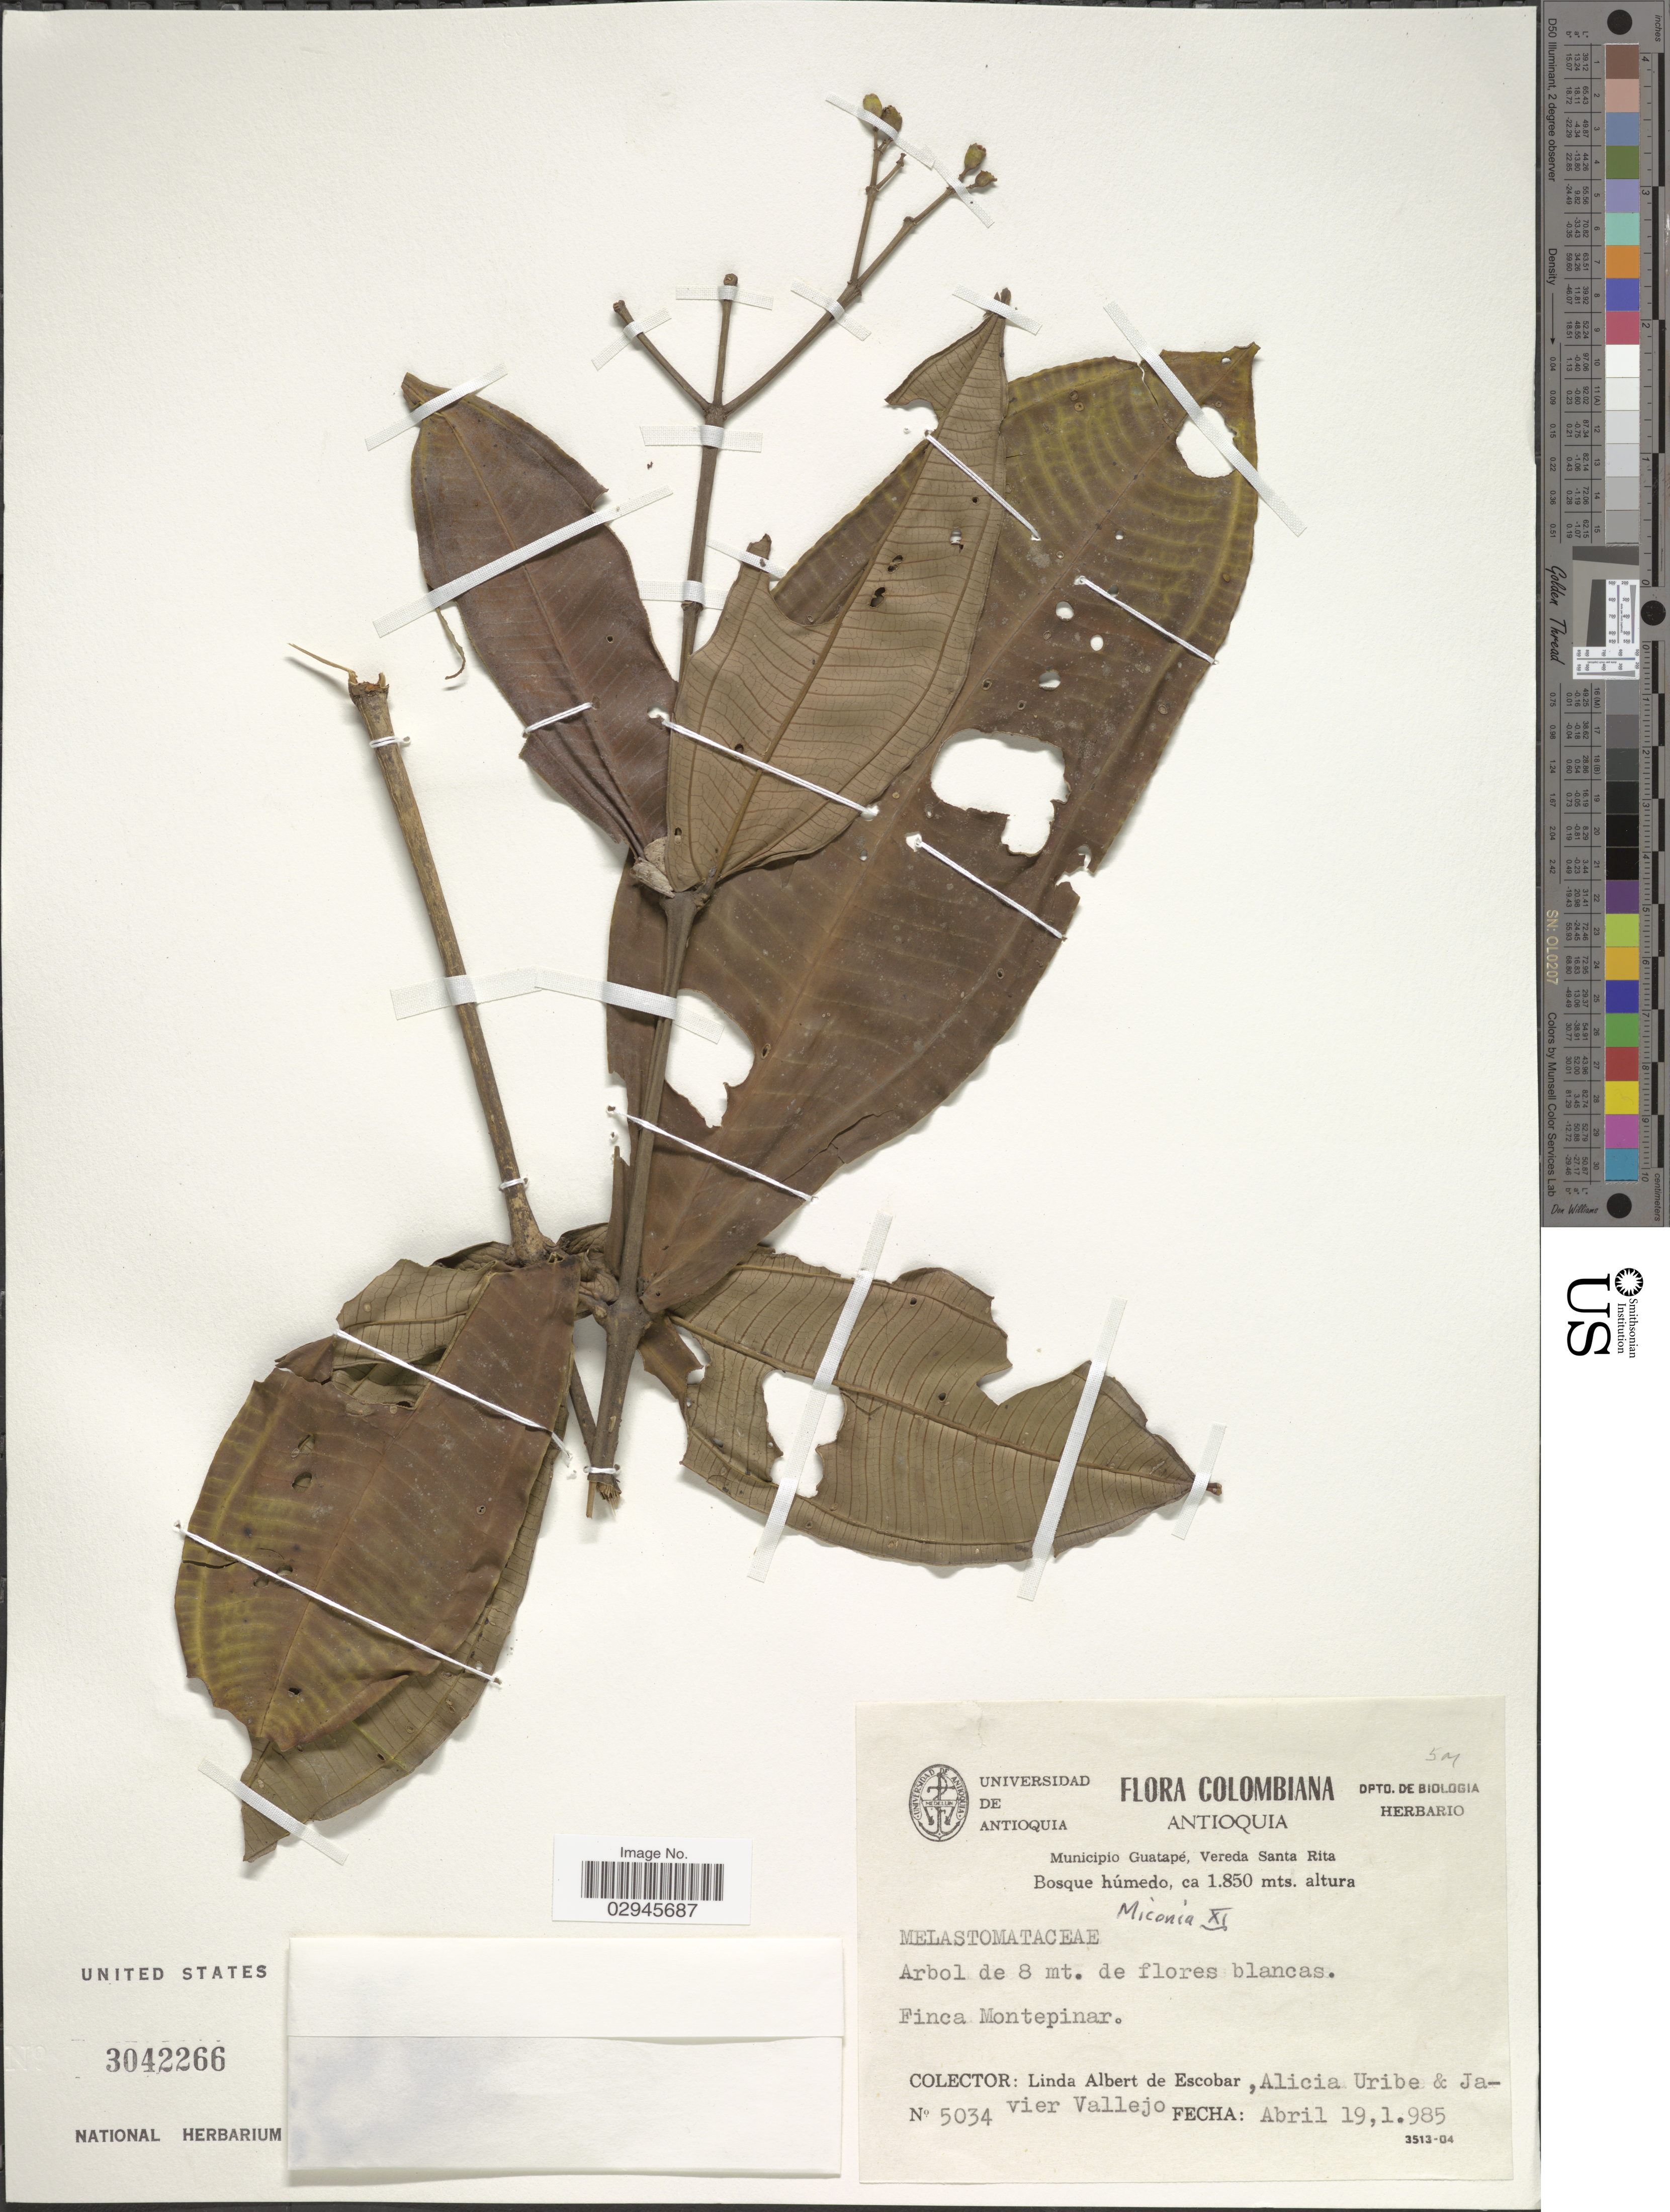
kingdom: Plantae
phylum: Tracheophyta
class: Magnoliopsida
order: Myrtales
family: Melastomataceae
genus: Miconia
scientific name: Miconia sp.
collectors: L. K. de Escobar, A. Uribe & J. Vallejo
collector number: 5034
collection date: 1985-04-19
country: Colombia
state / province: Antioquia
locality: Municipio Guatapé, Vereda Santa Rita. Finca Montepinar.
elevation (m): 1850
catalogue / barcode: US 3042266